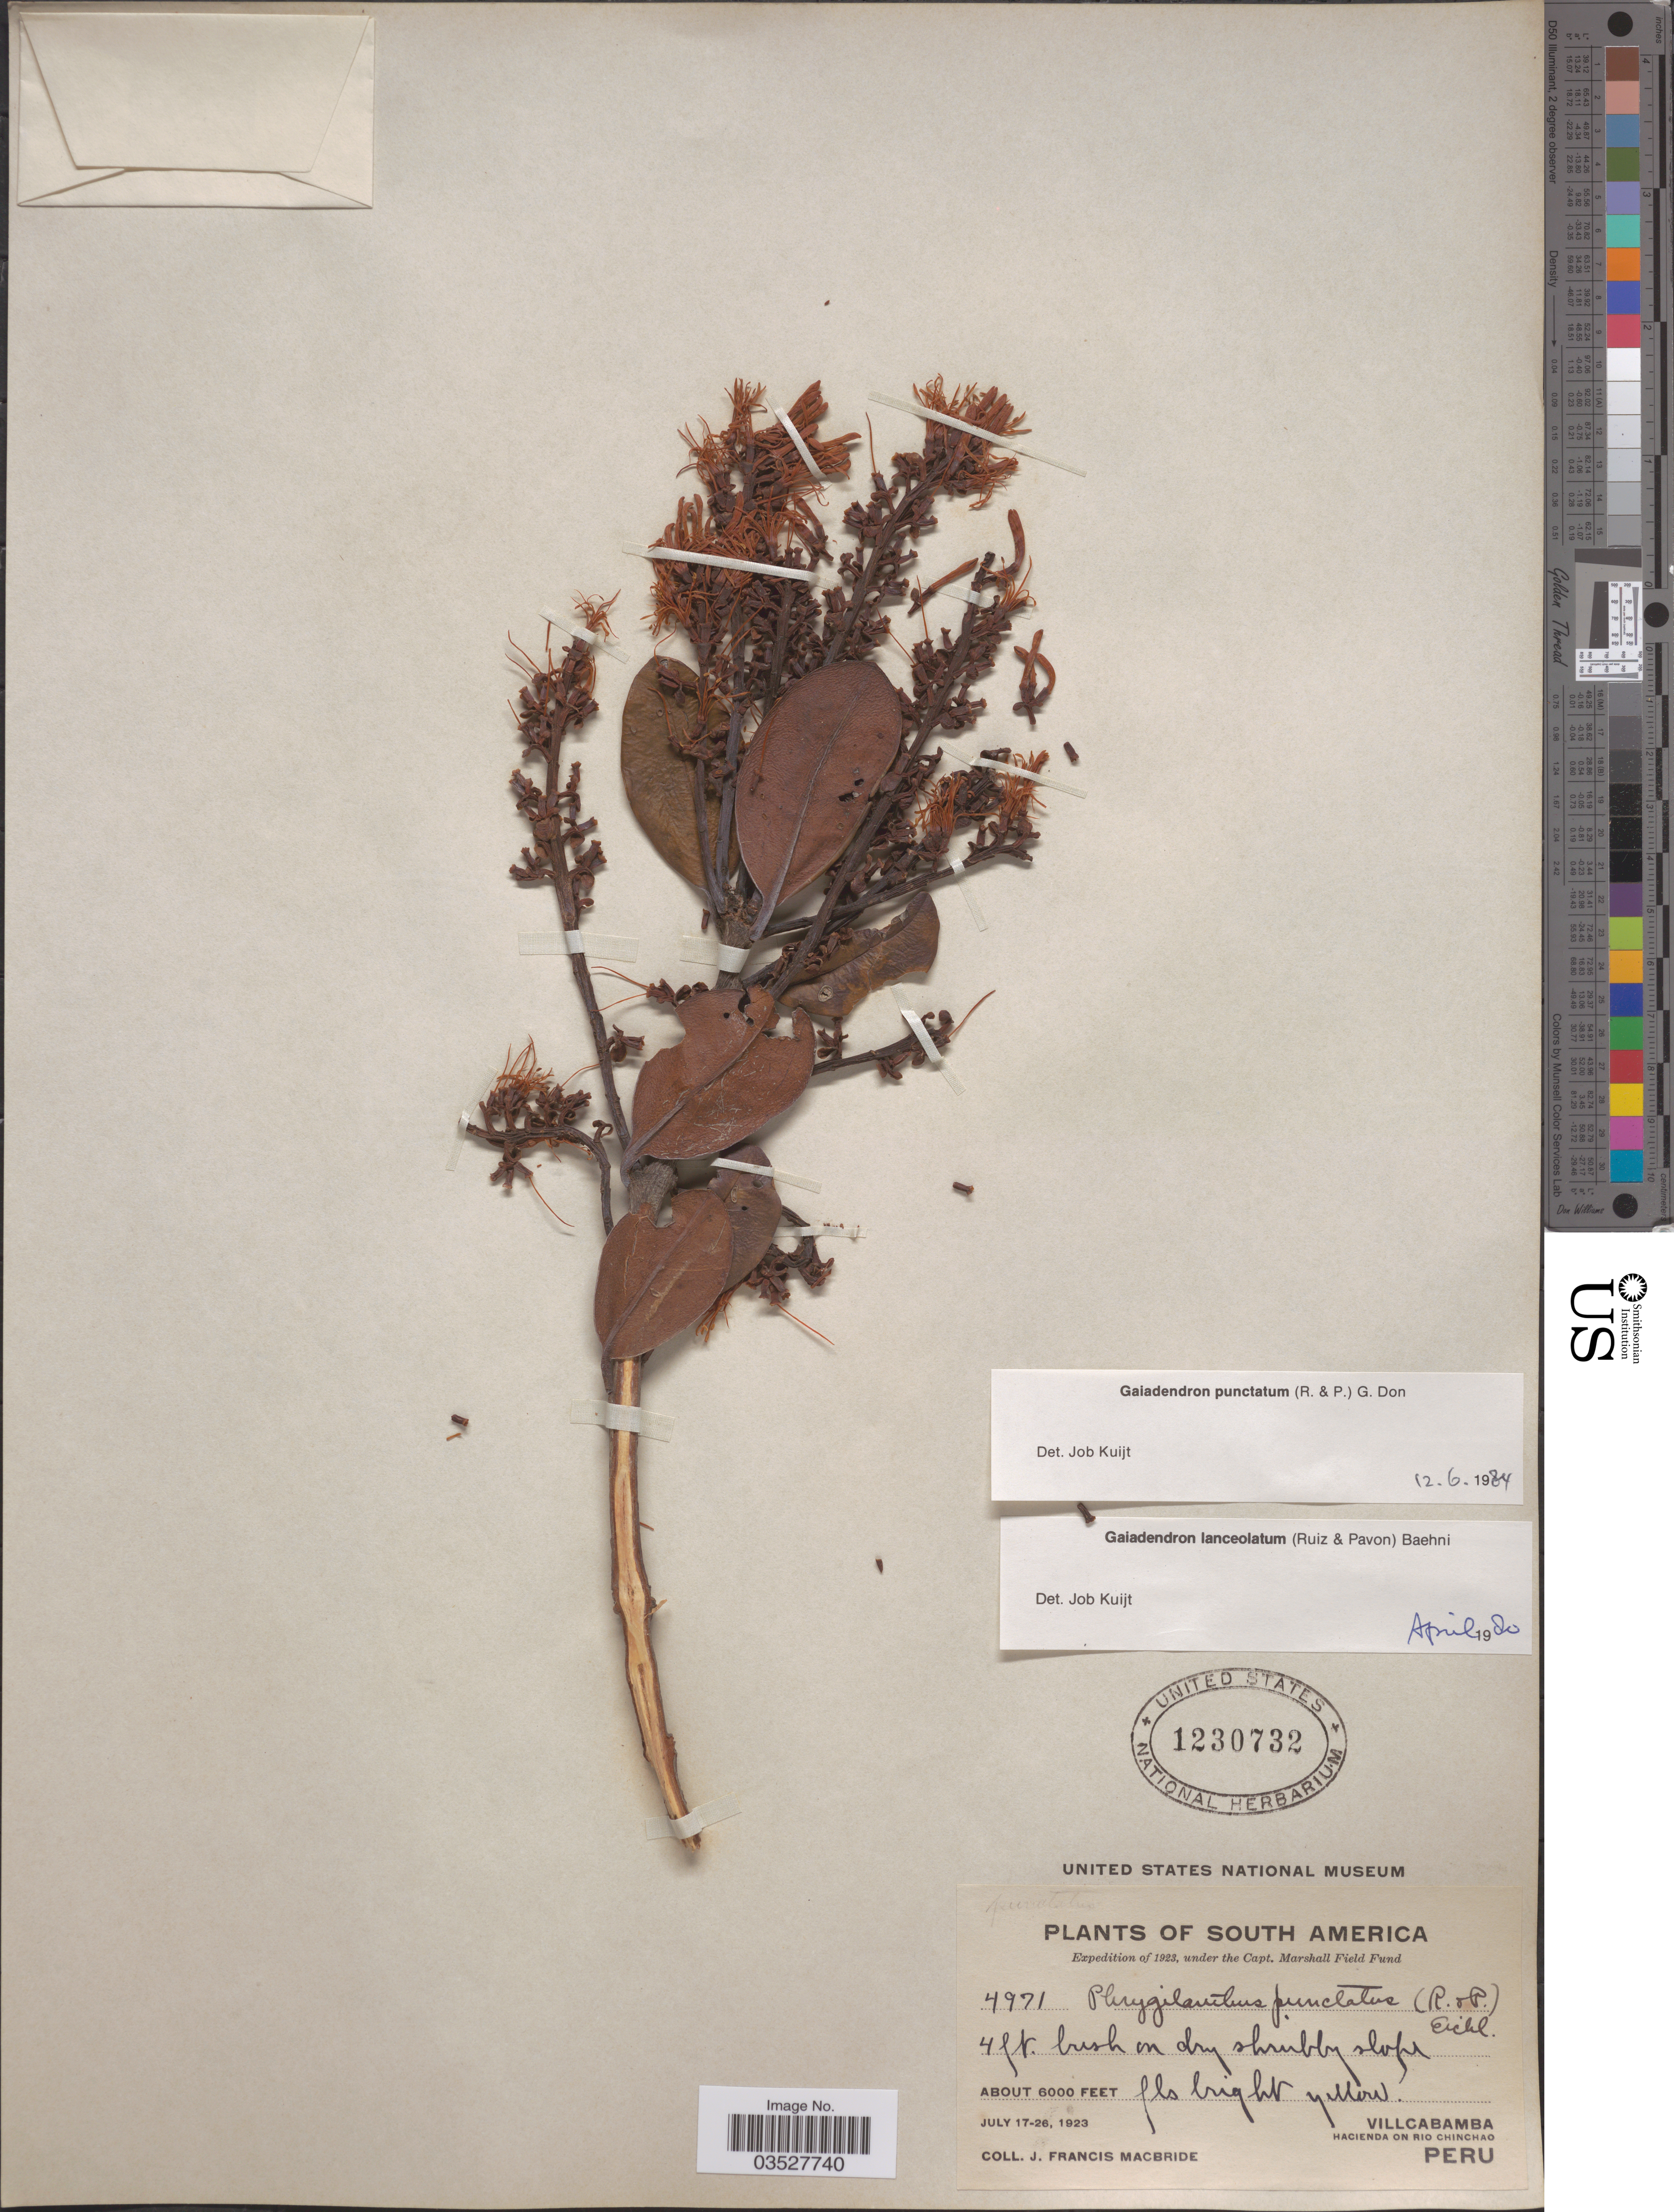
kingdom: Plantae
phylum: Tracheophyta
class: Magnoliopsida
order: Santalales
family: Loranthaceae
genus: Gaiadendron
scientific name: Gaiadendron punctatum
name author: (Ruiz & Pav.) G. Don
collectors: J. F. Macbride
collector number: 4971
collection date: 1923-07-17/1923-07-26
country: Peru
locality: Villcabamba. Hacienda on Rio Chinchao.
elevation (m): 1829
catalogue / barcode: US 1230732